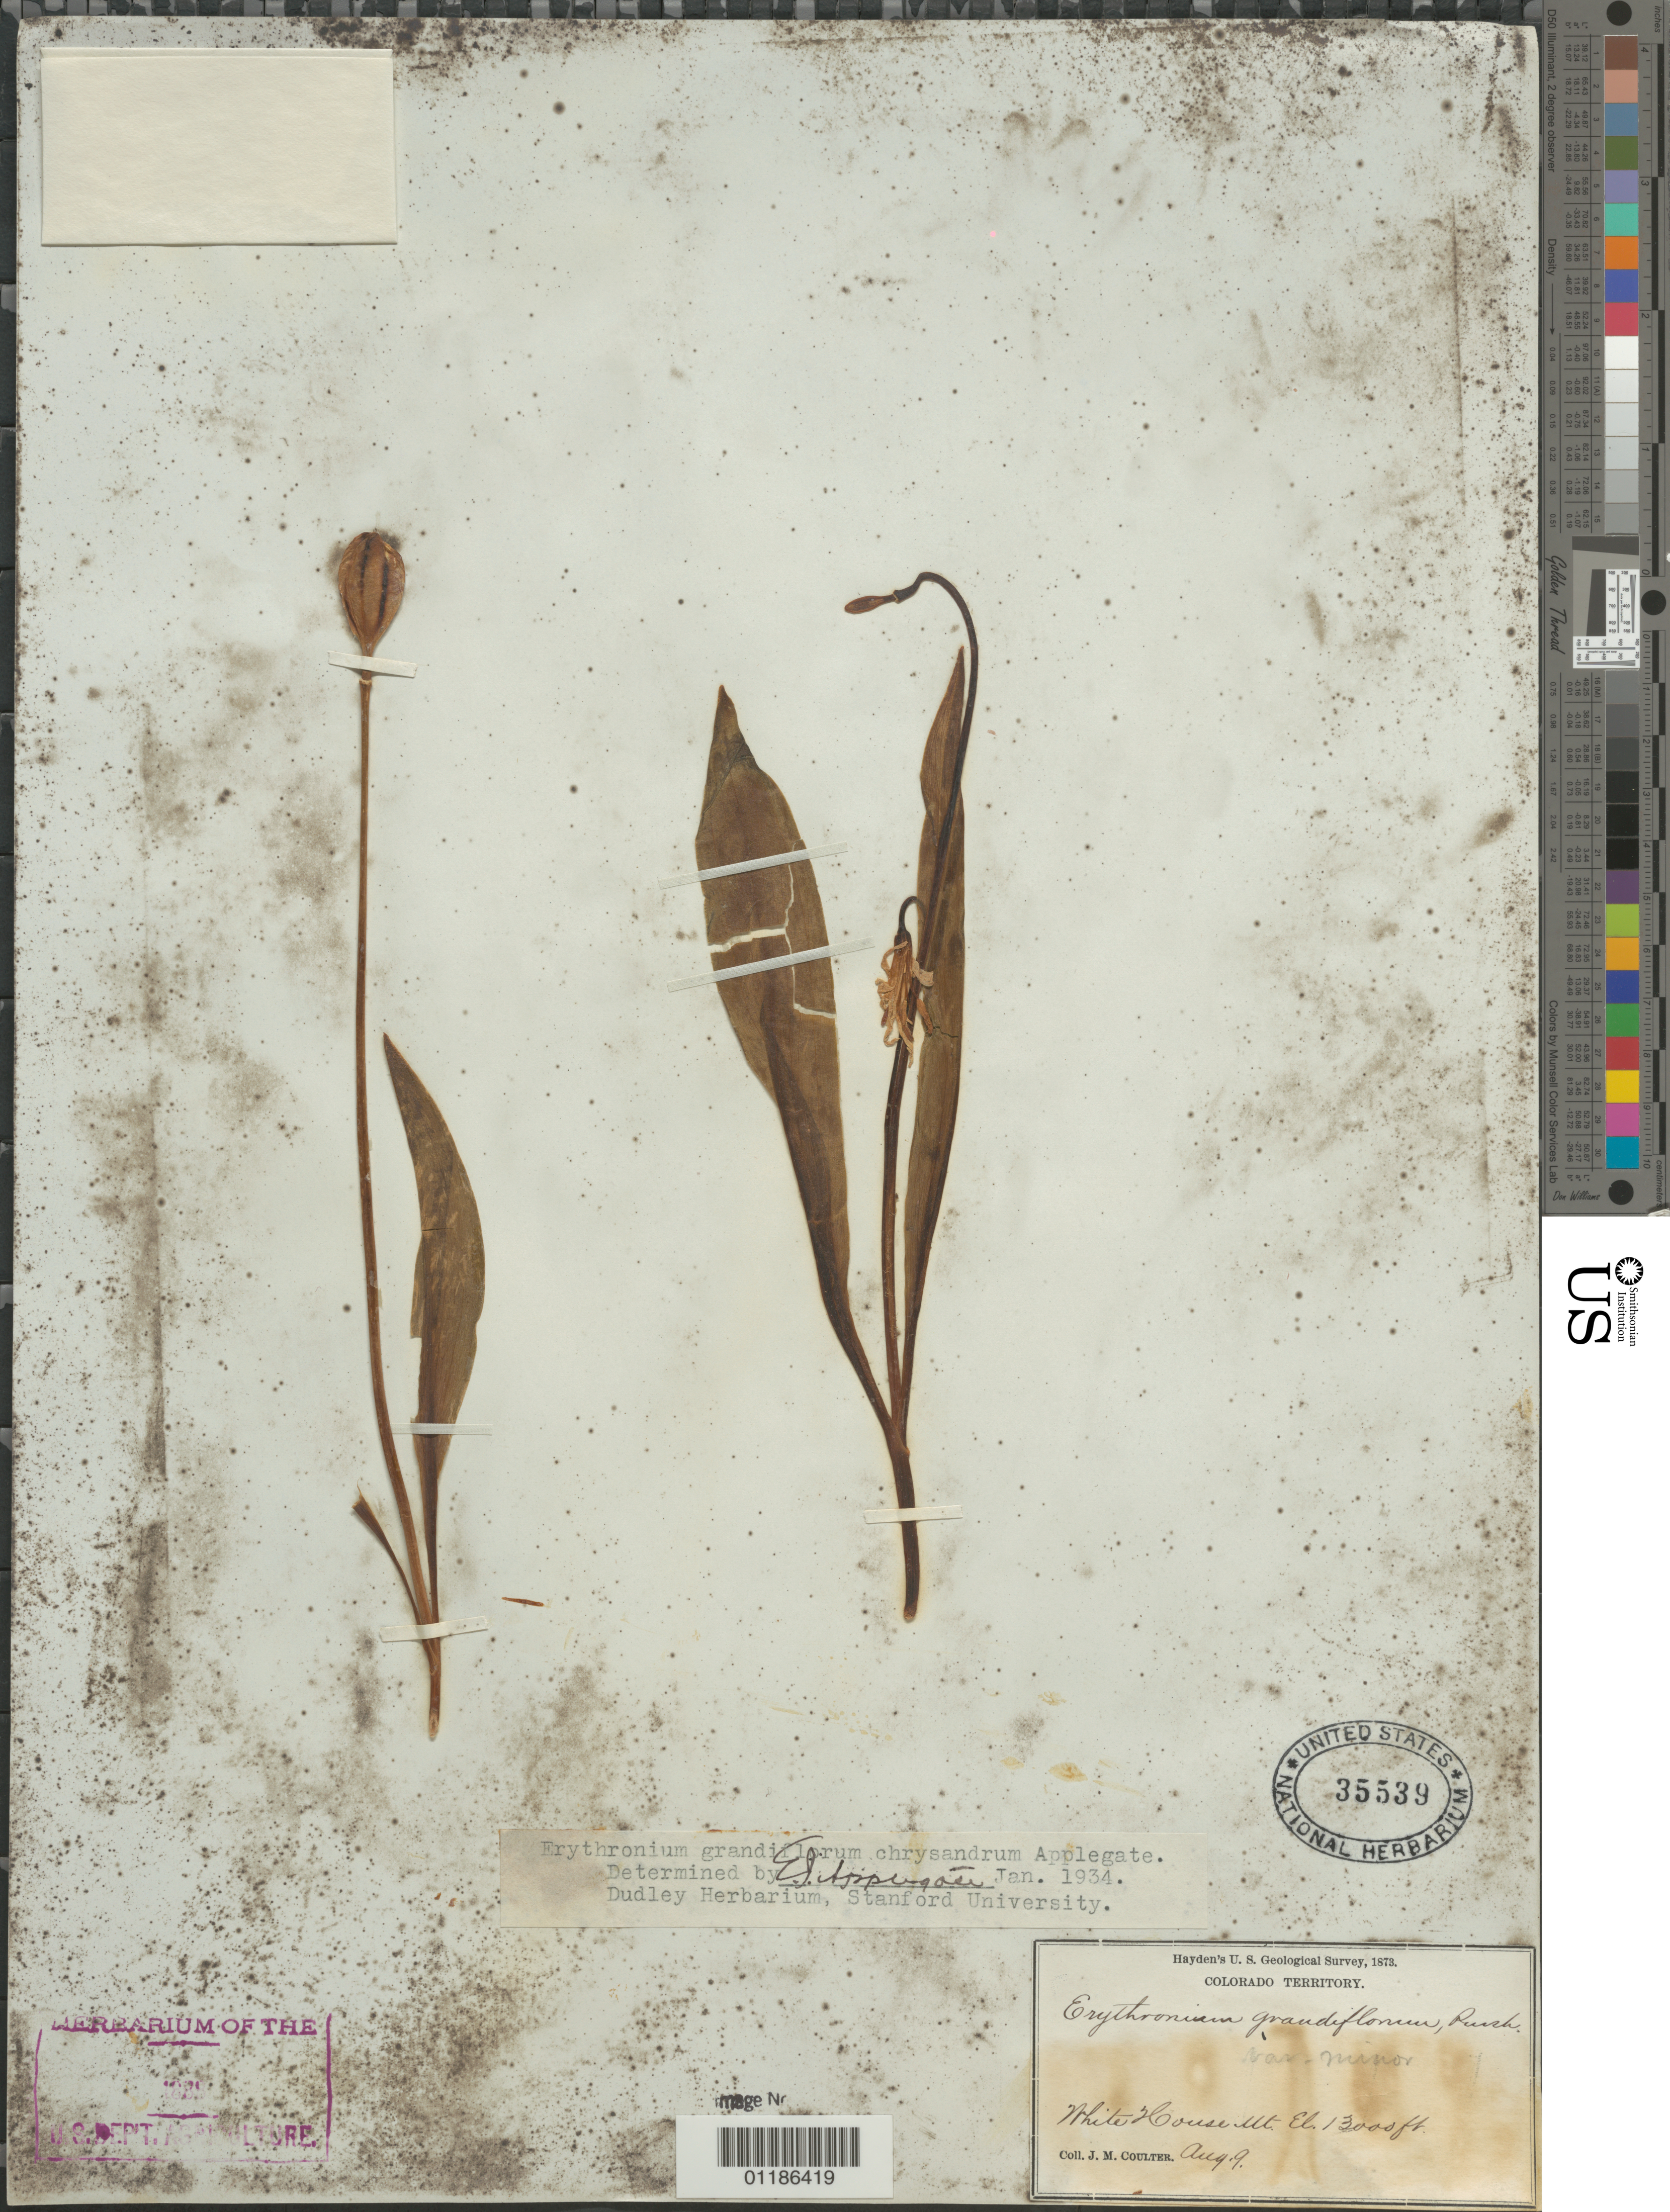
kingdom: Plantae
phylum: Tracheophyta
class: Liliopsida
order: Liliales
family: Liliaceae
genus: Erythronium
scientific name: Erythronium grandiflorum subsp. chrysandrum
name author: (Applegate) Abrams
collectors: J. M. Coulter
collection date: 1873-08-09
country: United States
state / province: Colorado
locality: White House Mt.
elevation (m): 3962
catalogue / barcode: US 35539